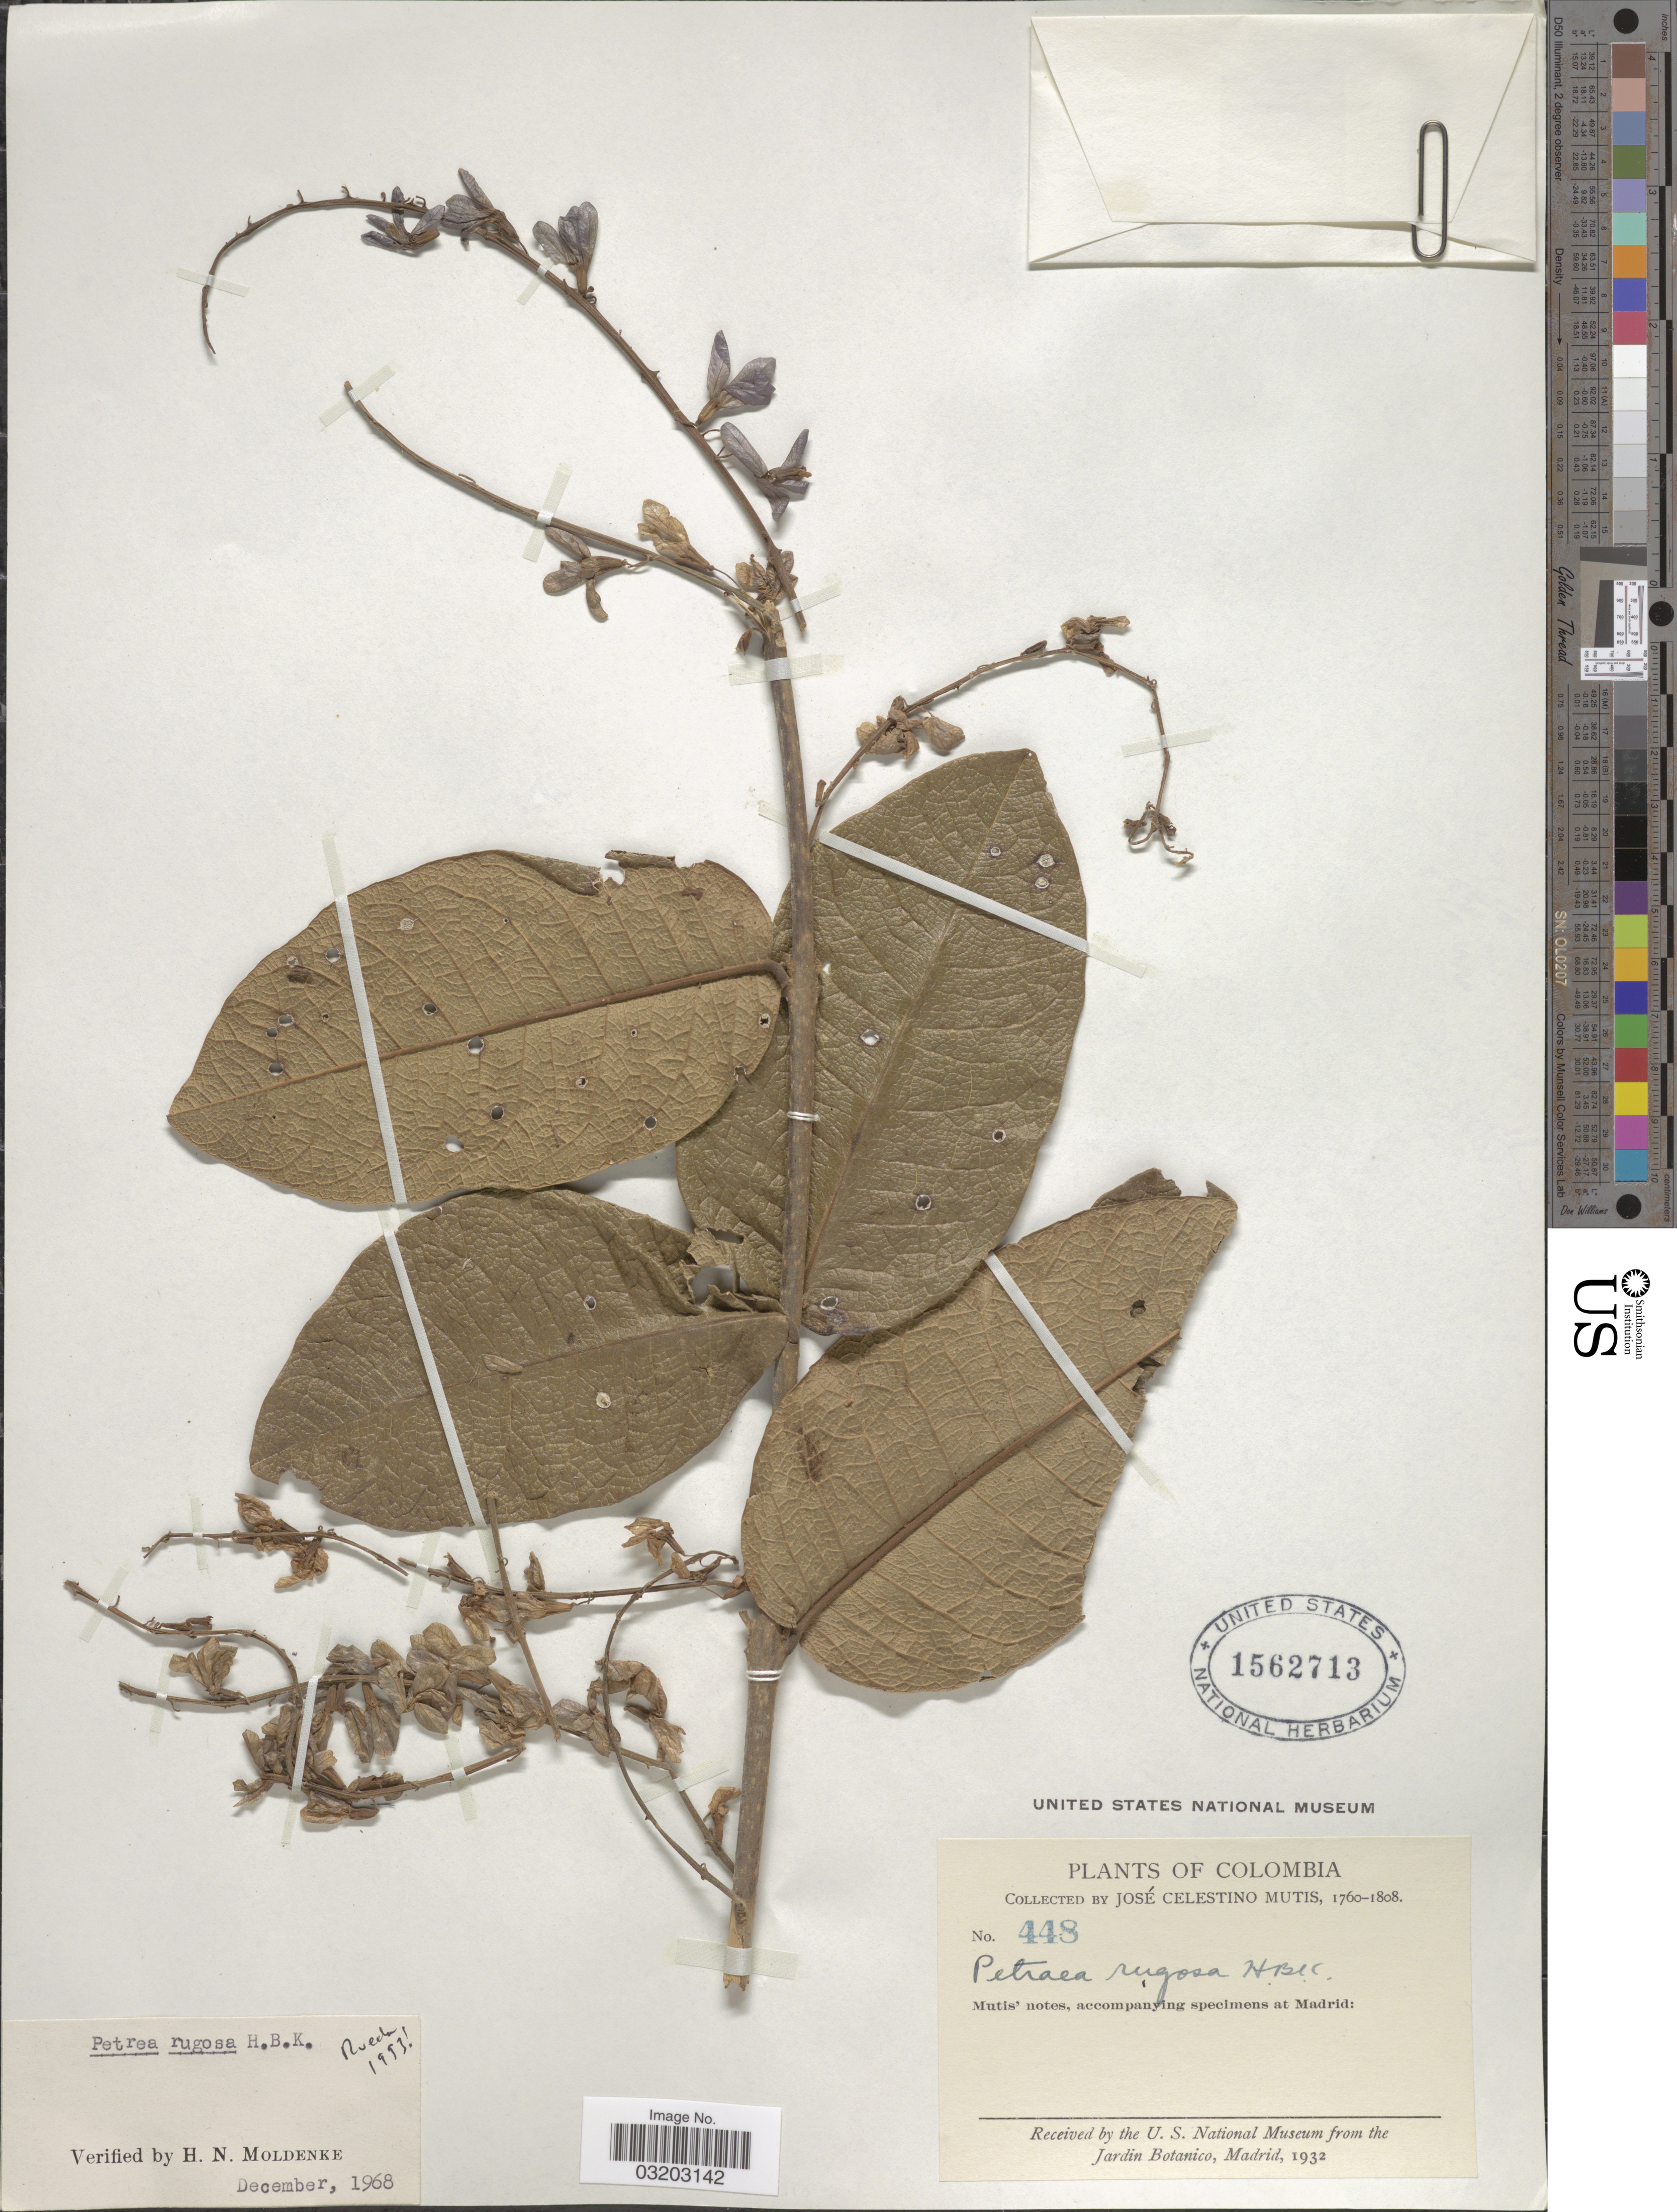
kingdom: Plantae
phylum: Tracheophyta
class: Magnoliopsida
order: Lamiales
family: Verbenaceae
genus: Petrea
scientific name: Petrea rugosa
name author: Kunth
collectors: J. C. B. Mutis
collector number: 448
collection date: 1760/1808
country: Colombia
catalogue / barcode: US 1562713